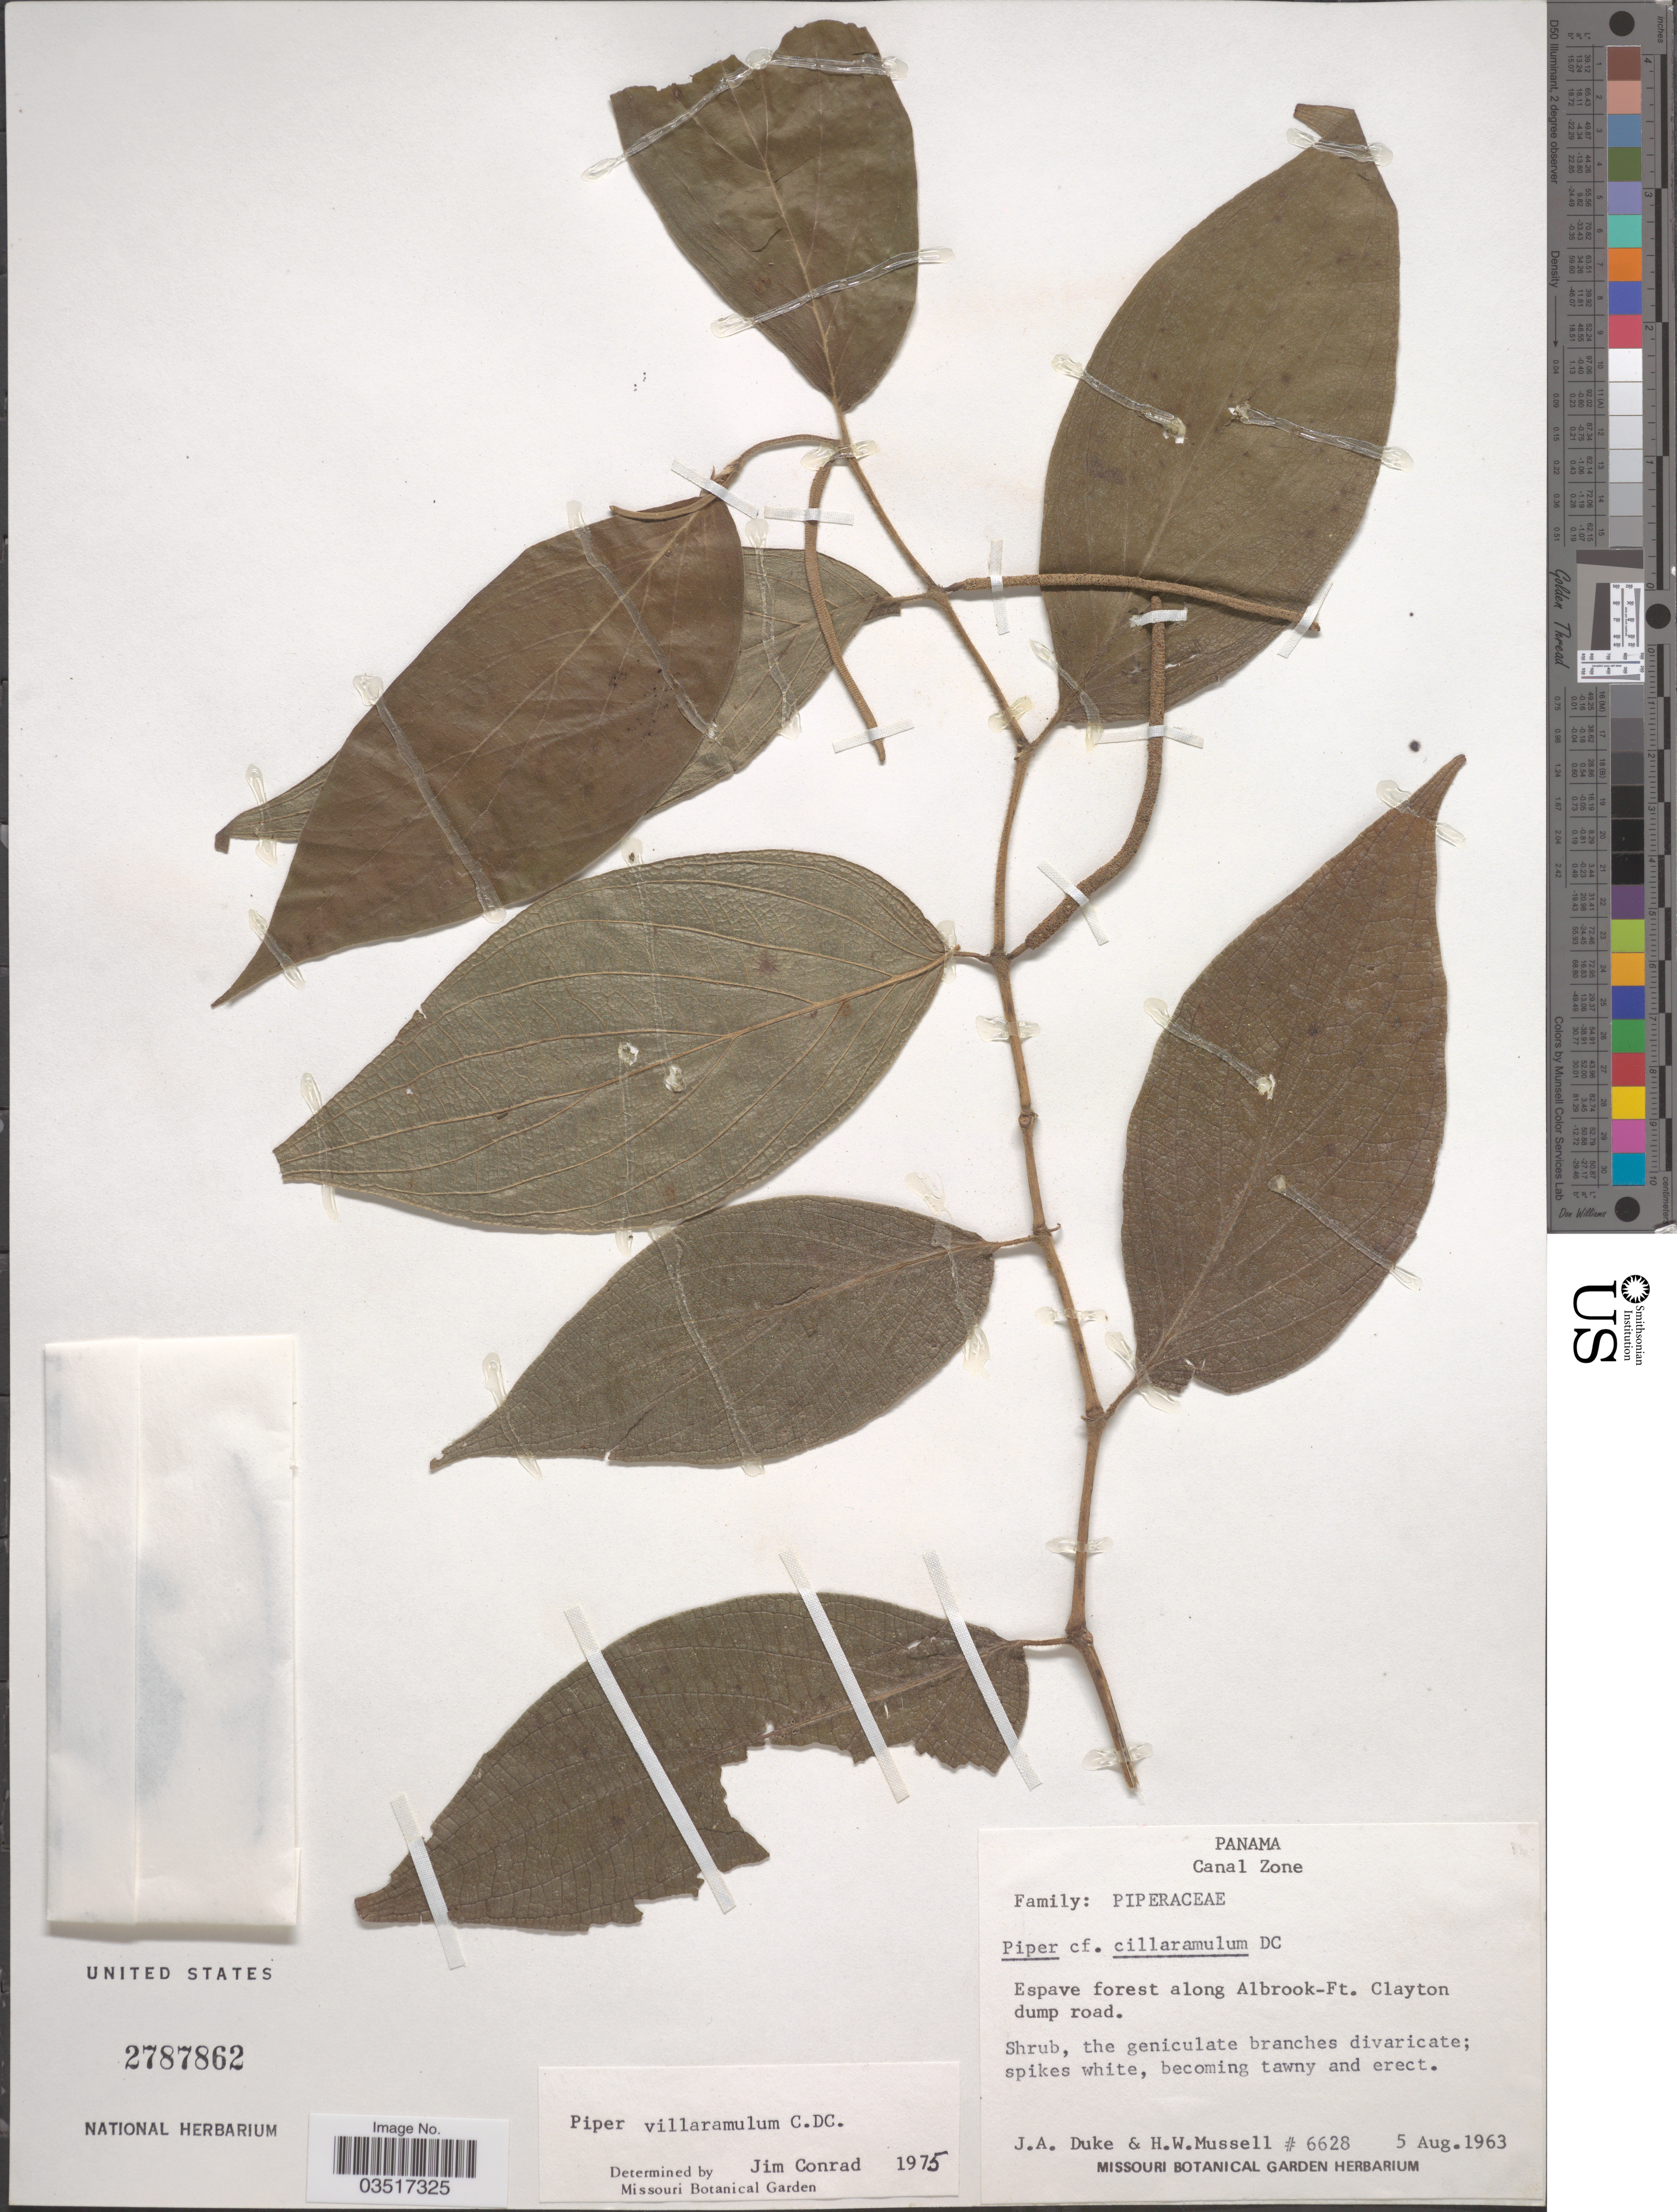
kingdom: Plantae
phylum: Tracheophyta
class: Magnoliopsida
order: Piperales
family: Piperaceae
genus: Piper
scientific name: Piper villiramulum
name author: C. DC.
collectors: J. A. Duke & H. Mussell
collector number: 6628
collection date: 1963-08-05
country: Panama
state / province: Colón / Panamá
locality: Canal Zone. Espave forest along Albrook-Ft. Clayton dump road.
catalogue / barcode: US 2787862